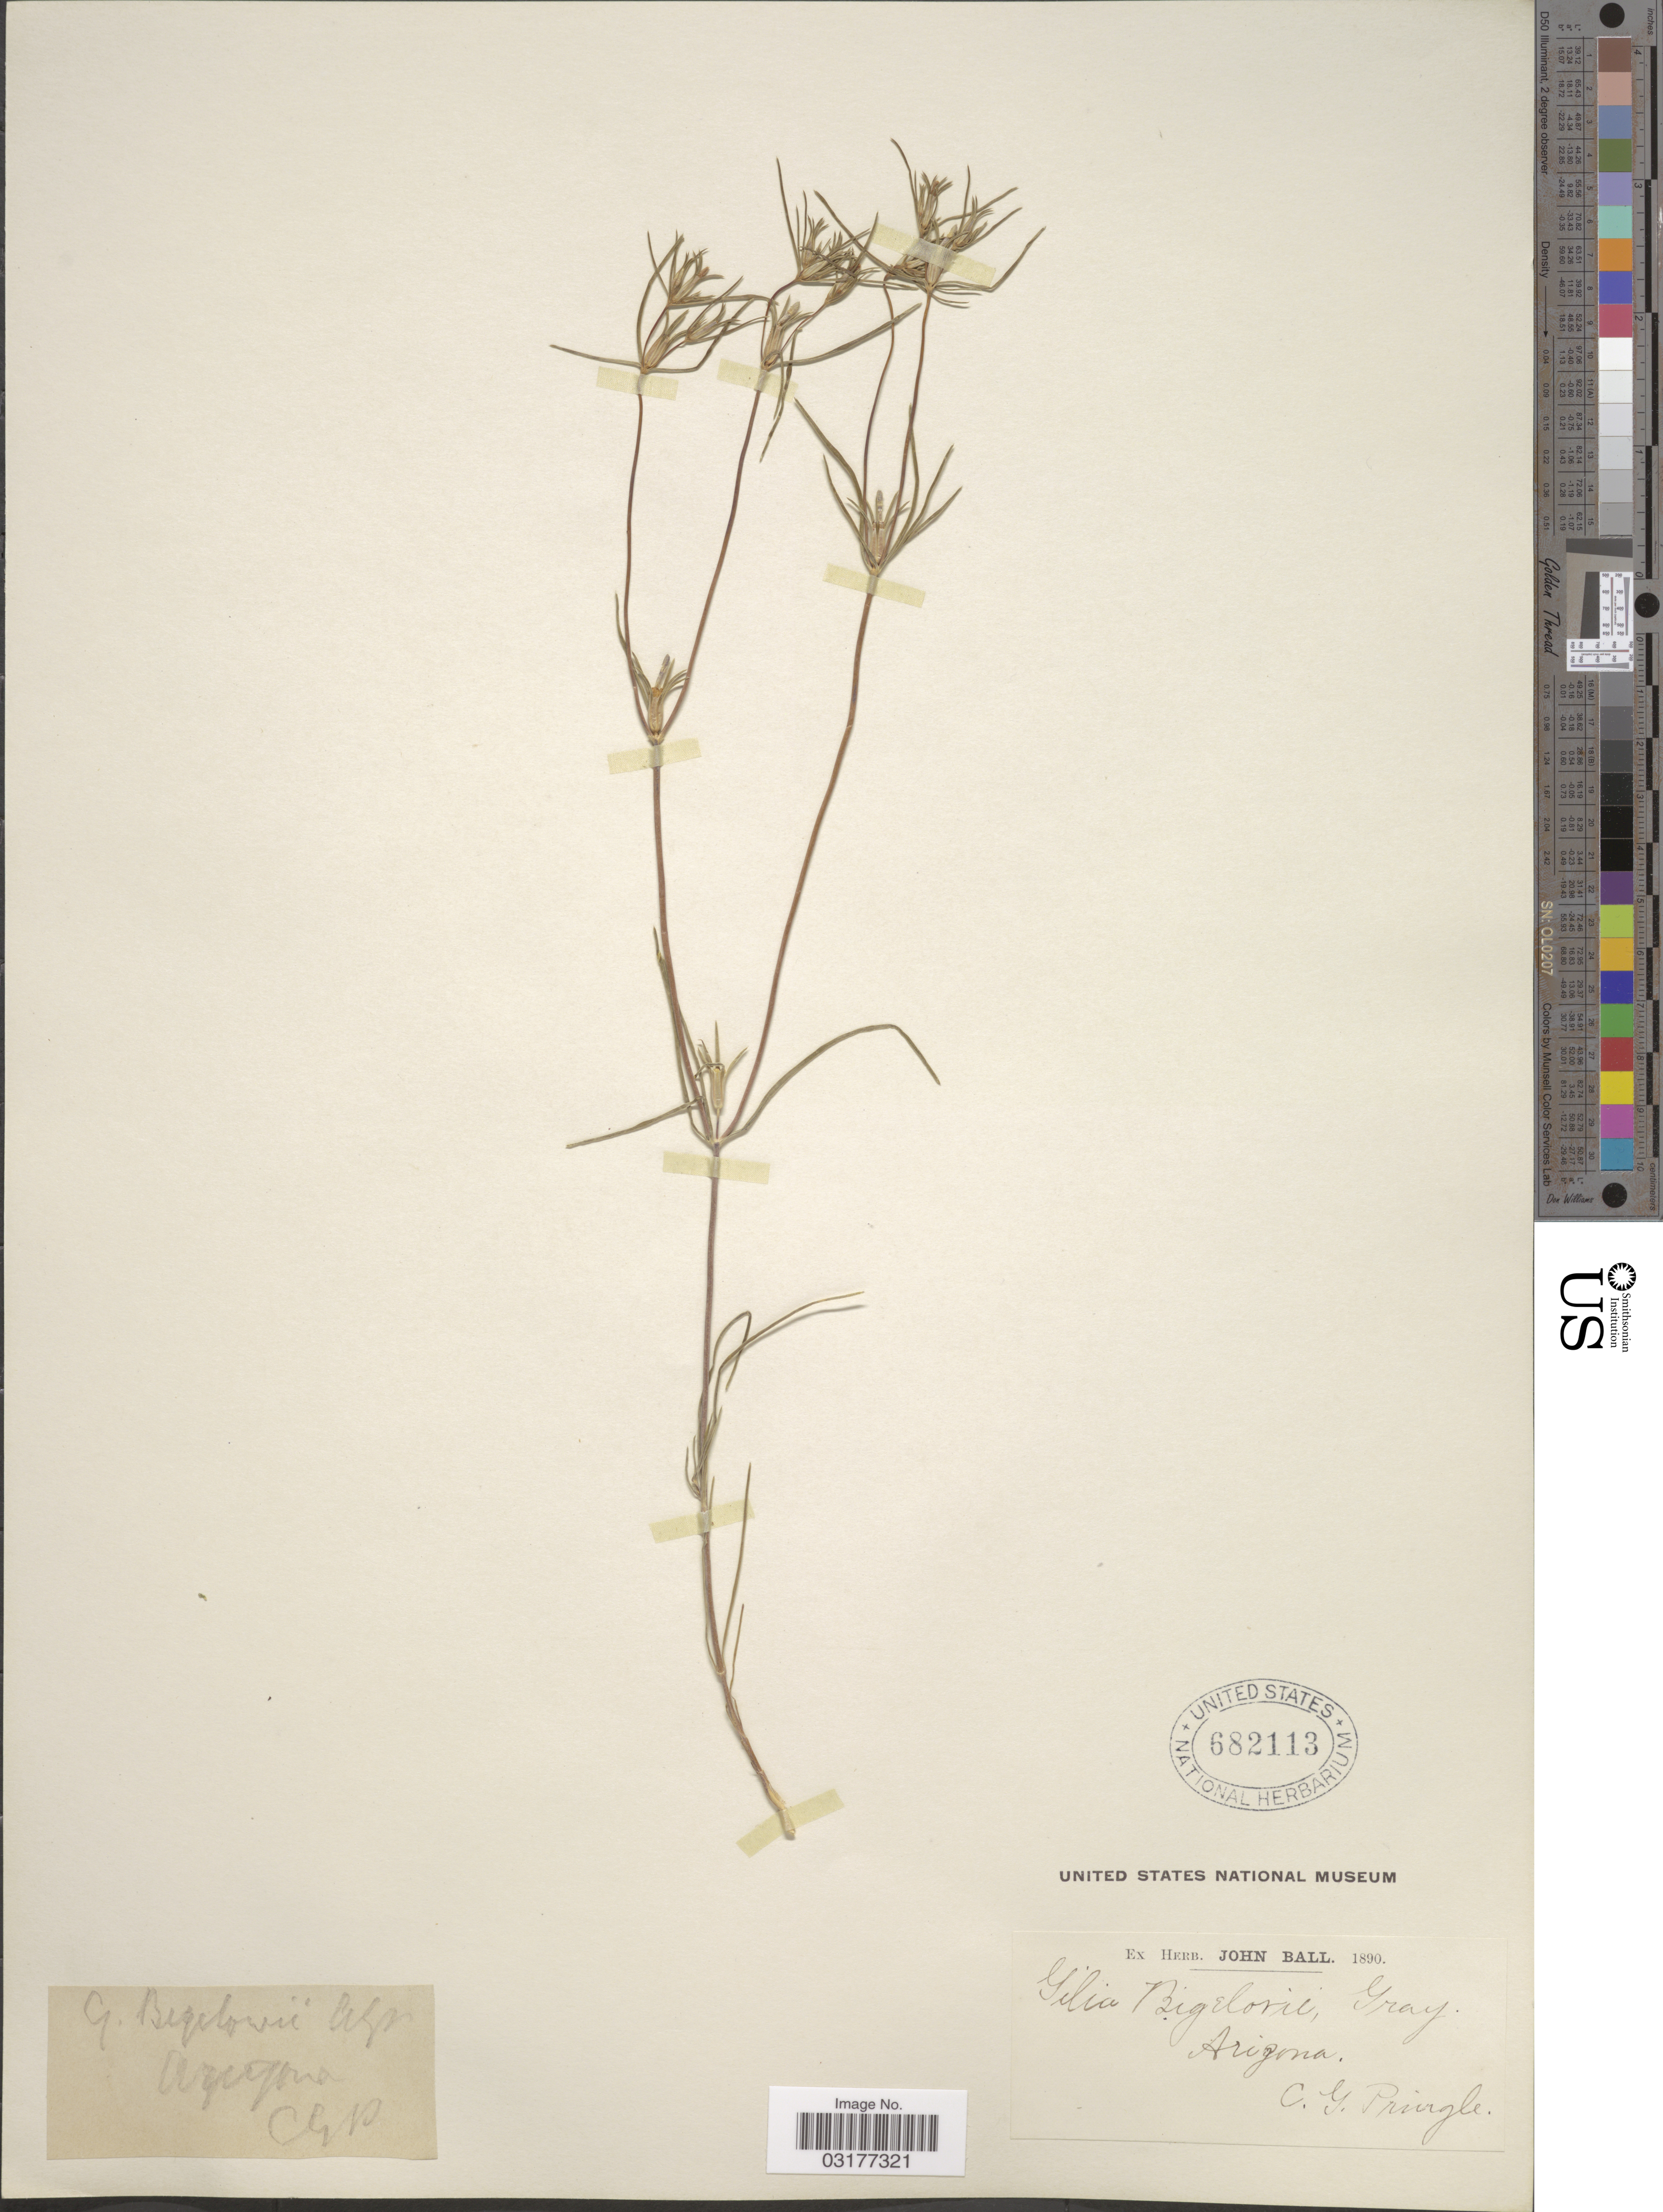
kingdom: Plantae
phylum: Tracheophyta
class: Magnoliopsida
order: Ericales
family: Polemoniaceae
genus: Linanthus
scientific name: Linanthus bigelovii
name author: (A. Gray) Greene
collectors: C. G. Pringle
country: United States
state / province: Arizona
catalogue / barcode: US 682113